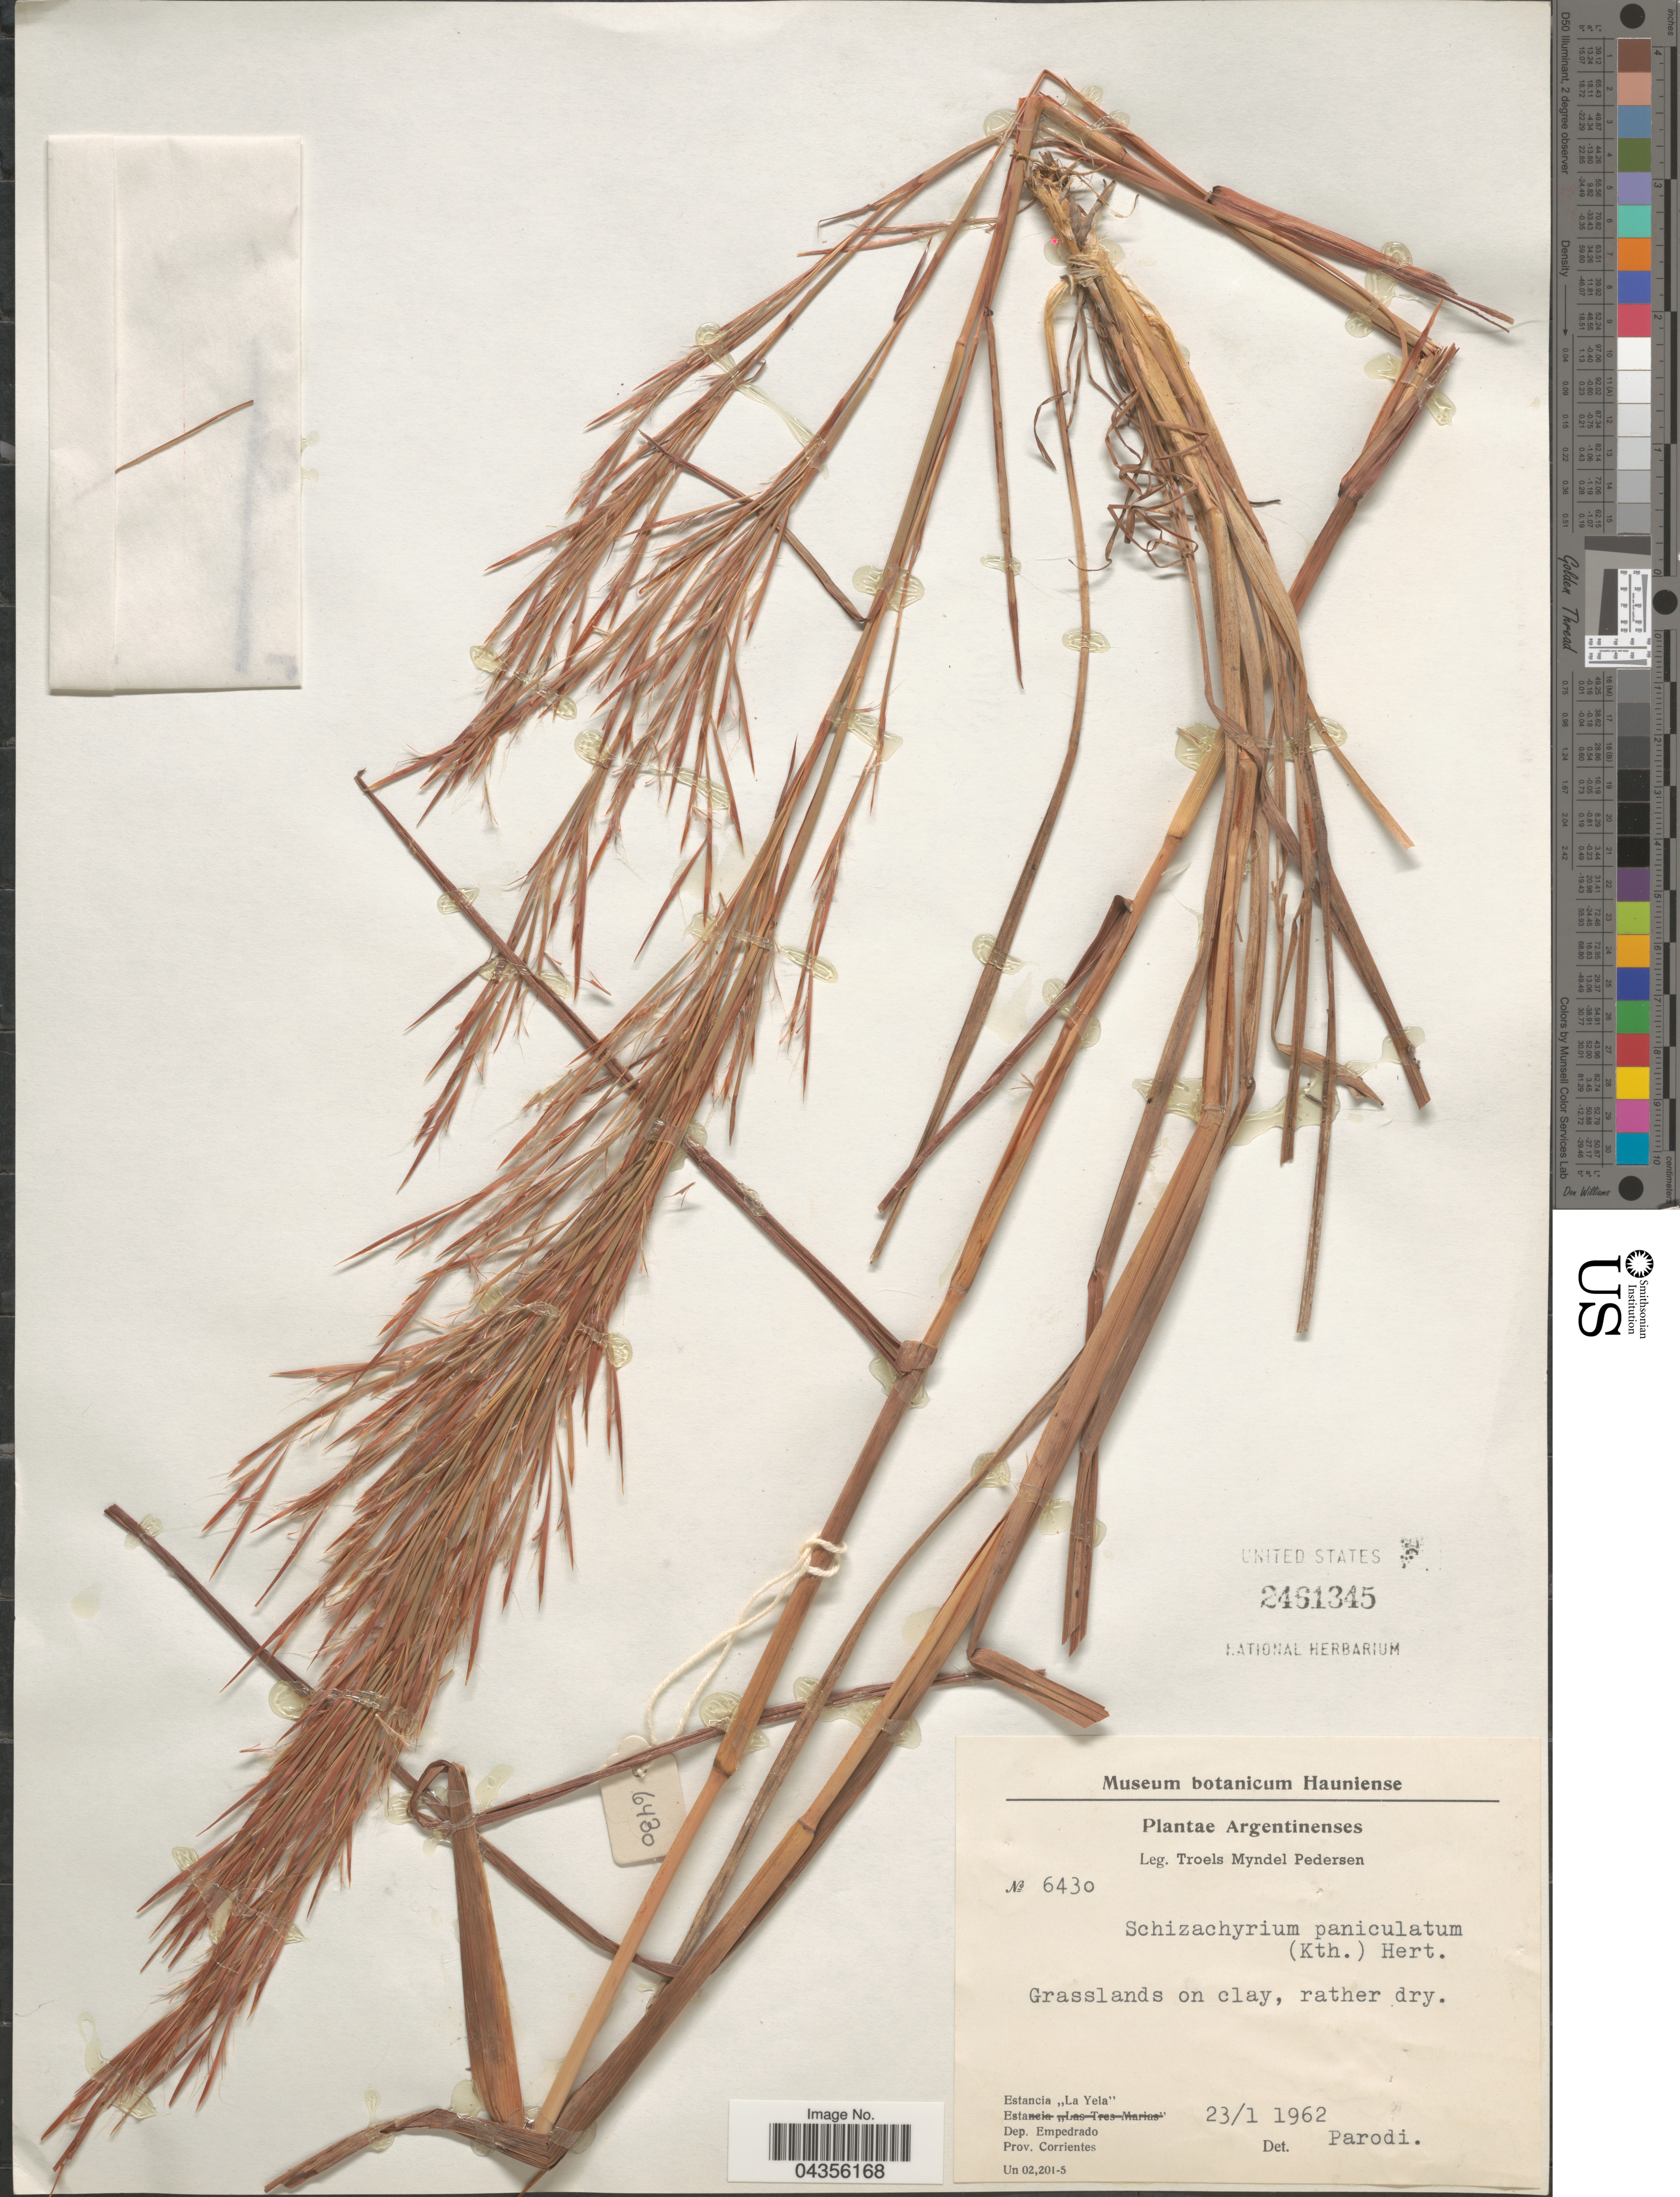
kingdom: Plantae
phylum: Tracheophyta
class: Liliopsida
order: Poales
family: Poaceae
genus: Schizachyrium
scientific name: Schizachyrium condensatum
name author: (Kunth) Nees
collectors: T. Pederson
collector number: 6430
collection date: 1962-01-23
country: Argentina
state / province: Corrientes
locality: Grasslands on clay, rather dry. Estancia "La Yela". Dep. Empedrado.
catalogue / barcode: US 2461345